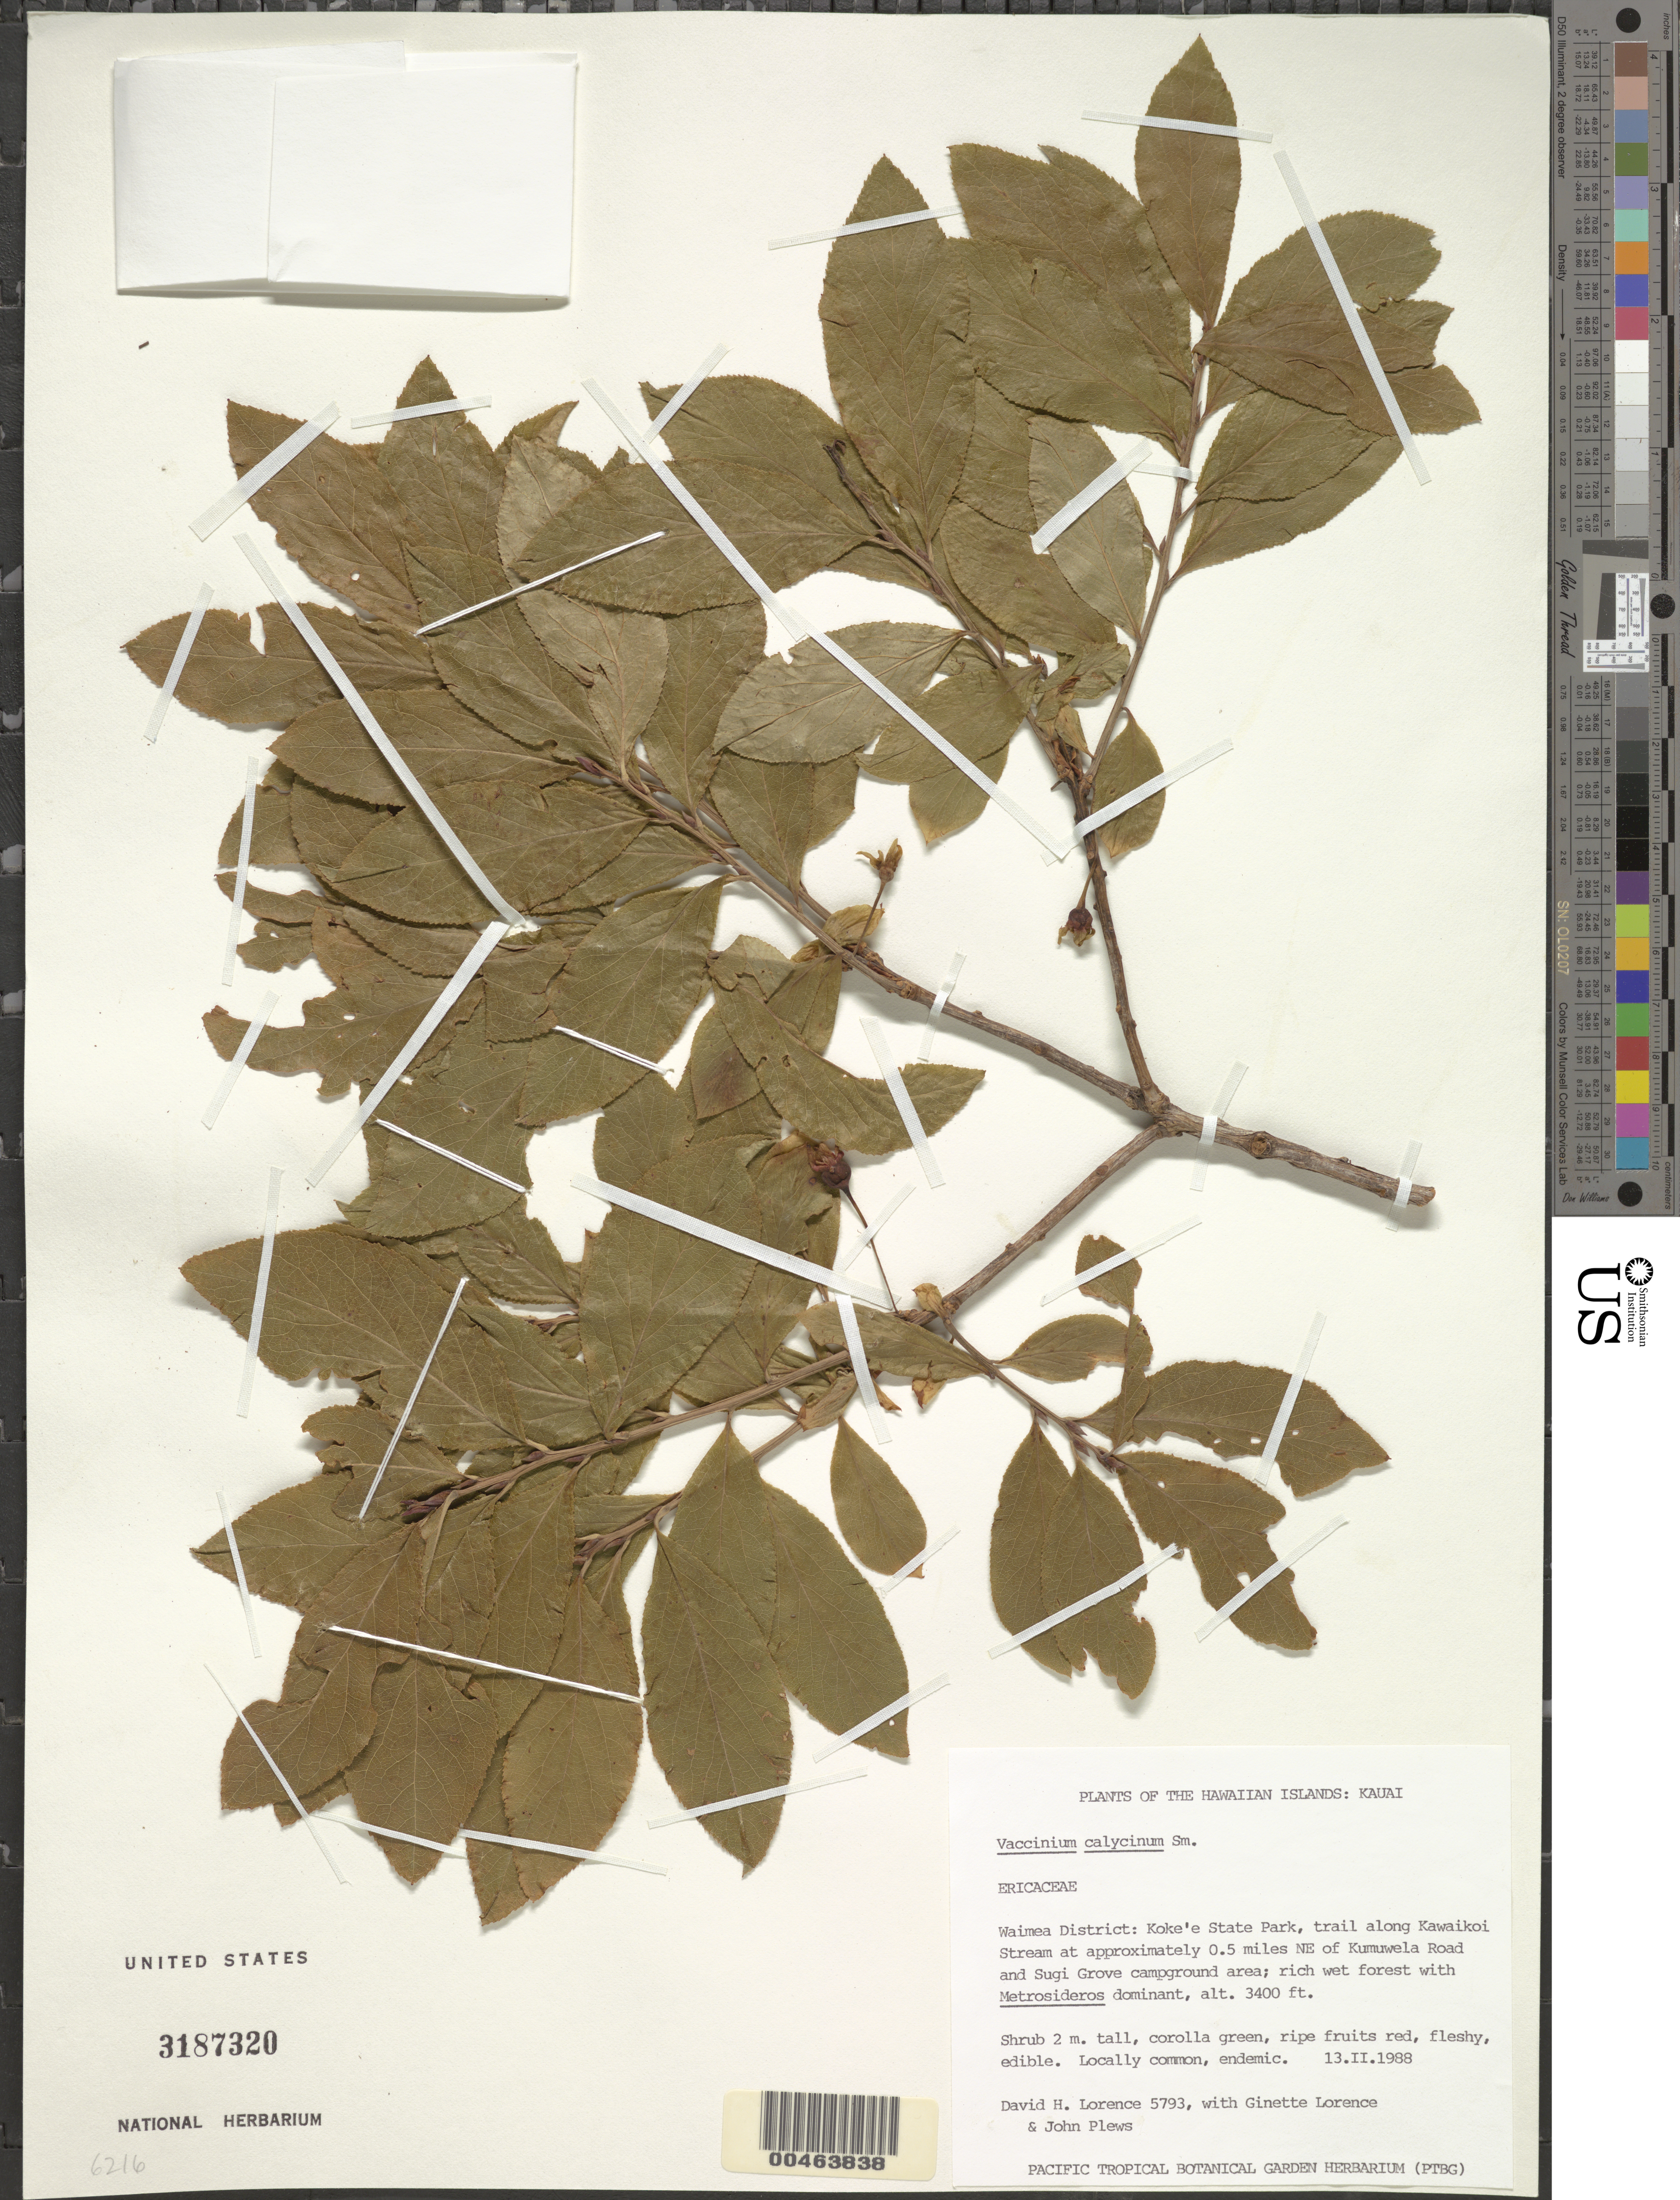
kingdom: Plantae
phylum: Tracheophyta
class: Magnoliopsida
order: Ericales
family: Ericaceae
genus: Vaccinium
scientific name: Vaccinium calycinum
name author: Sm.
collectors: D. Lorence, G. Lorence & J. Plews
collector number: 5793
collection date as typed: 13 Feb 1988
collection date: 1988-02-13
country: United States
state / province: Hawaii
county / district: Kauai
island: Kaua'i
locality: Waimea District: Koke'e State Park, trail along Kawaikoi Stream at approx. 0.5 mile NE of Kumuwela Road & Sugi Grove campground.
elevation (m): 1036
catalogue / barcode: US 3187320